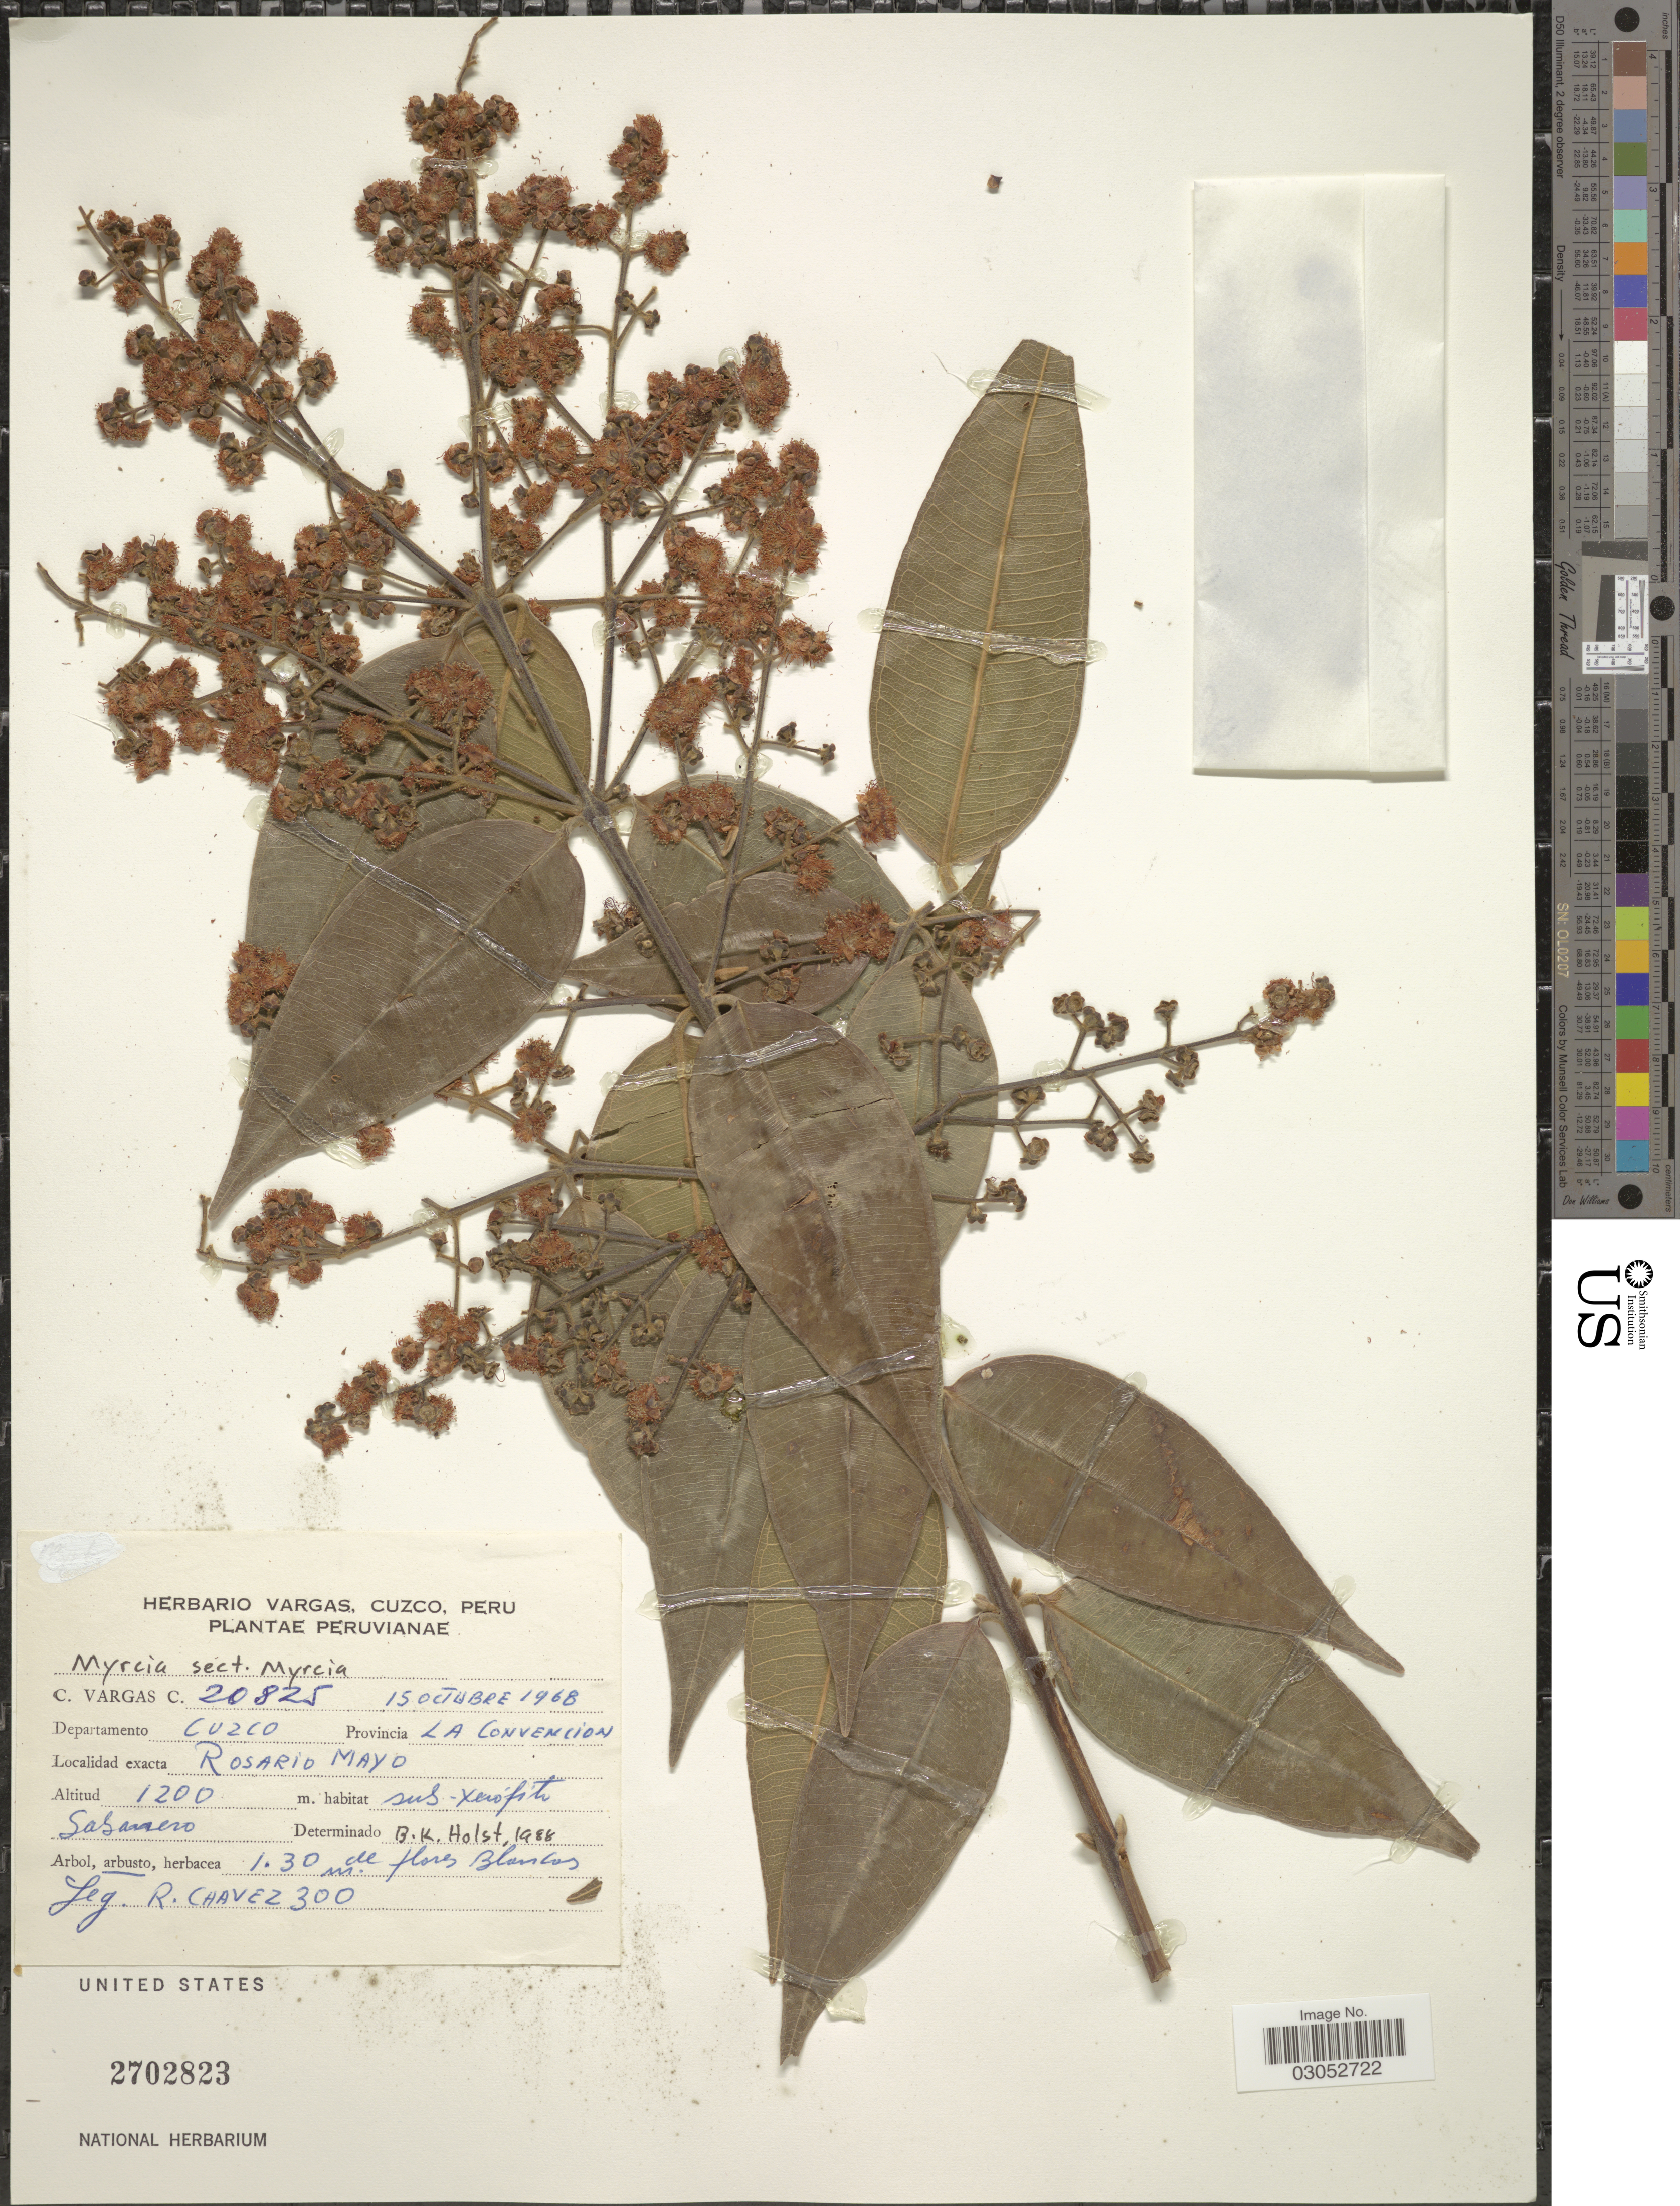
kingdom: Plantae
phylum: Tracheophyta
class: Magnoliopsida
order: Myrtales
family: Myrtaceae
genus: Myrcia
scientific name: Myrcia sp.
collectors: R. Chávez & C. Vargas Calderón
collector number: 300/20825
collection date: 1968-10-15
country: Peru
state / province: Cusco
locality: Departamento Cuzco, Provincia La Convención, Rosario Mayo.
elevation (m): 1200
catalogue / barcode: US 2702823